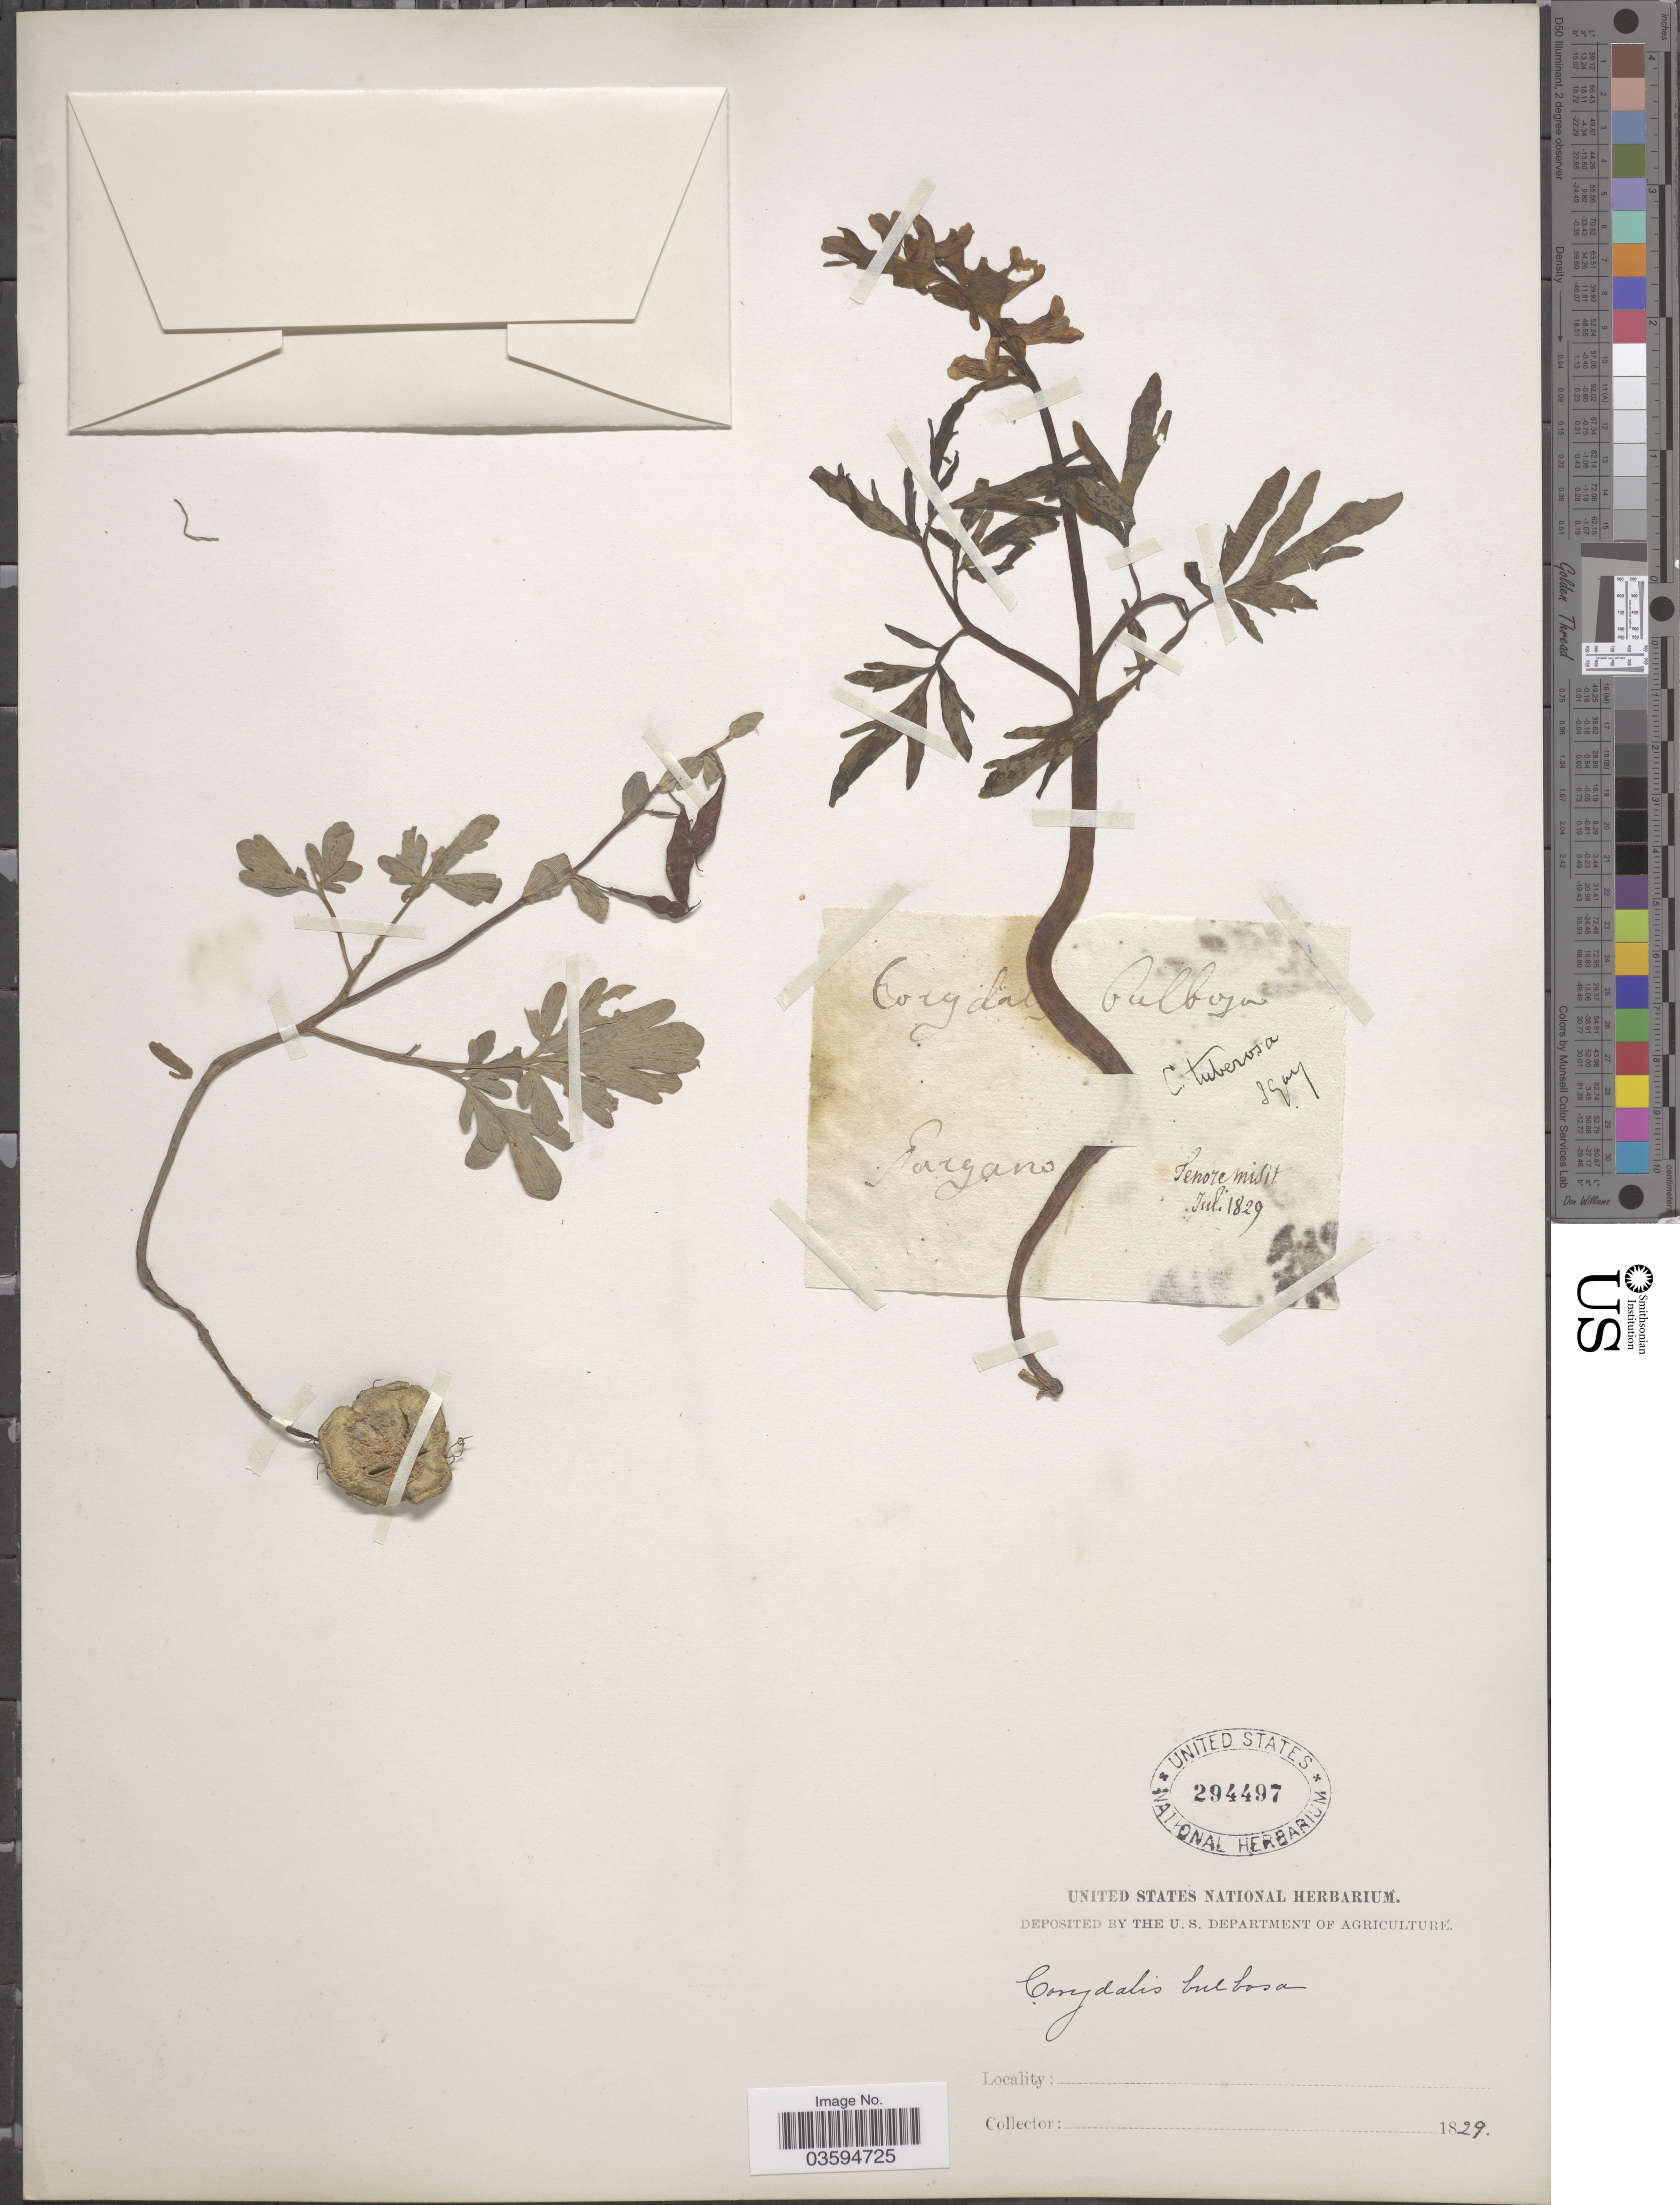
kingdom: Plantae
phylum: Tracheophyta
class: Magnoliopsida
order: Ranunculales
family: Papaveraceae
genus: Corydalis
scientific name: Corydalis solida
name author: (L.) Clairv.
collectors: M. Tenore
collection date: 1829-07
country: Italy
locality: Gargano.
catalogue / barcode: US 294497